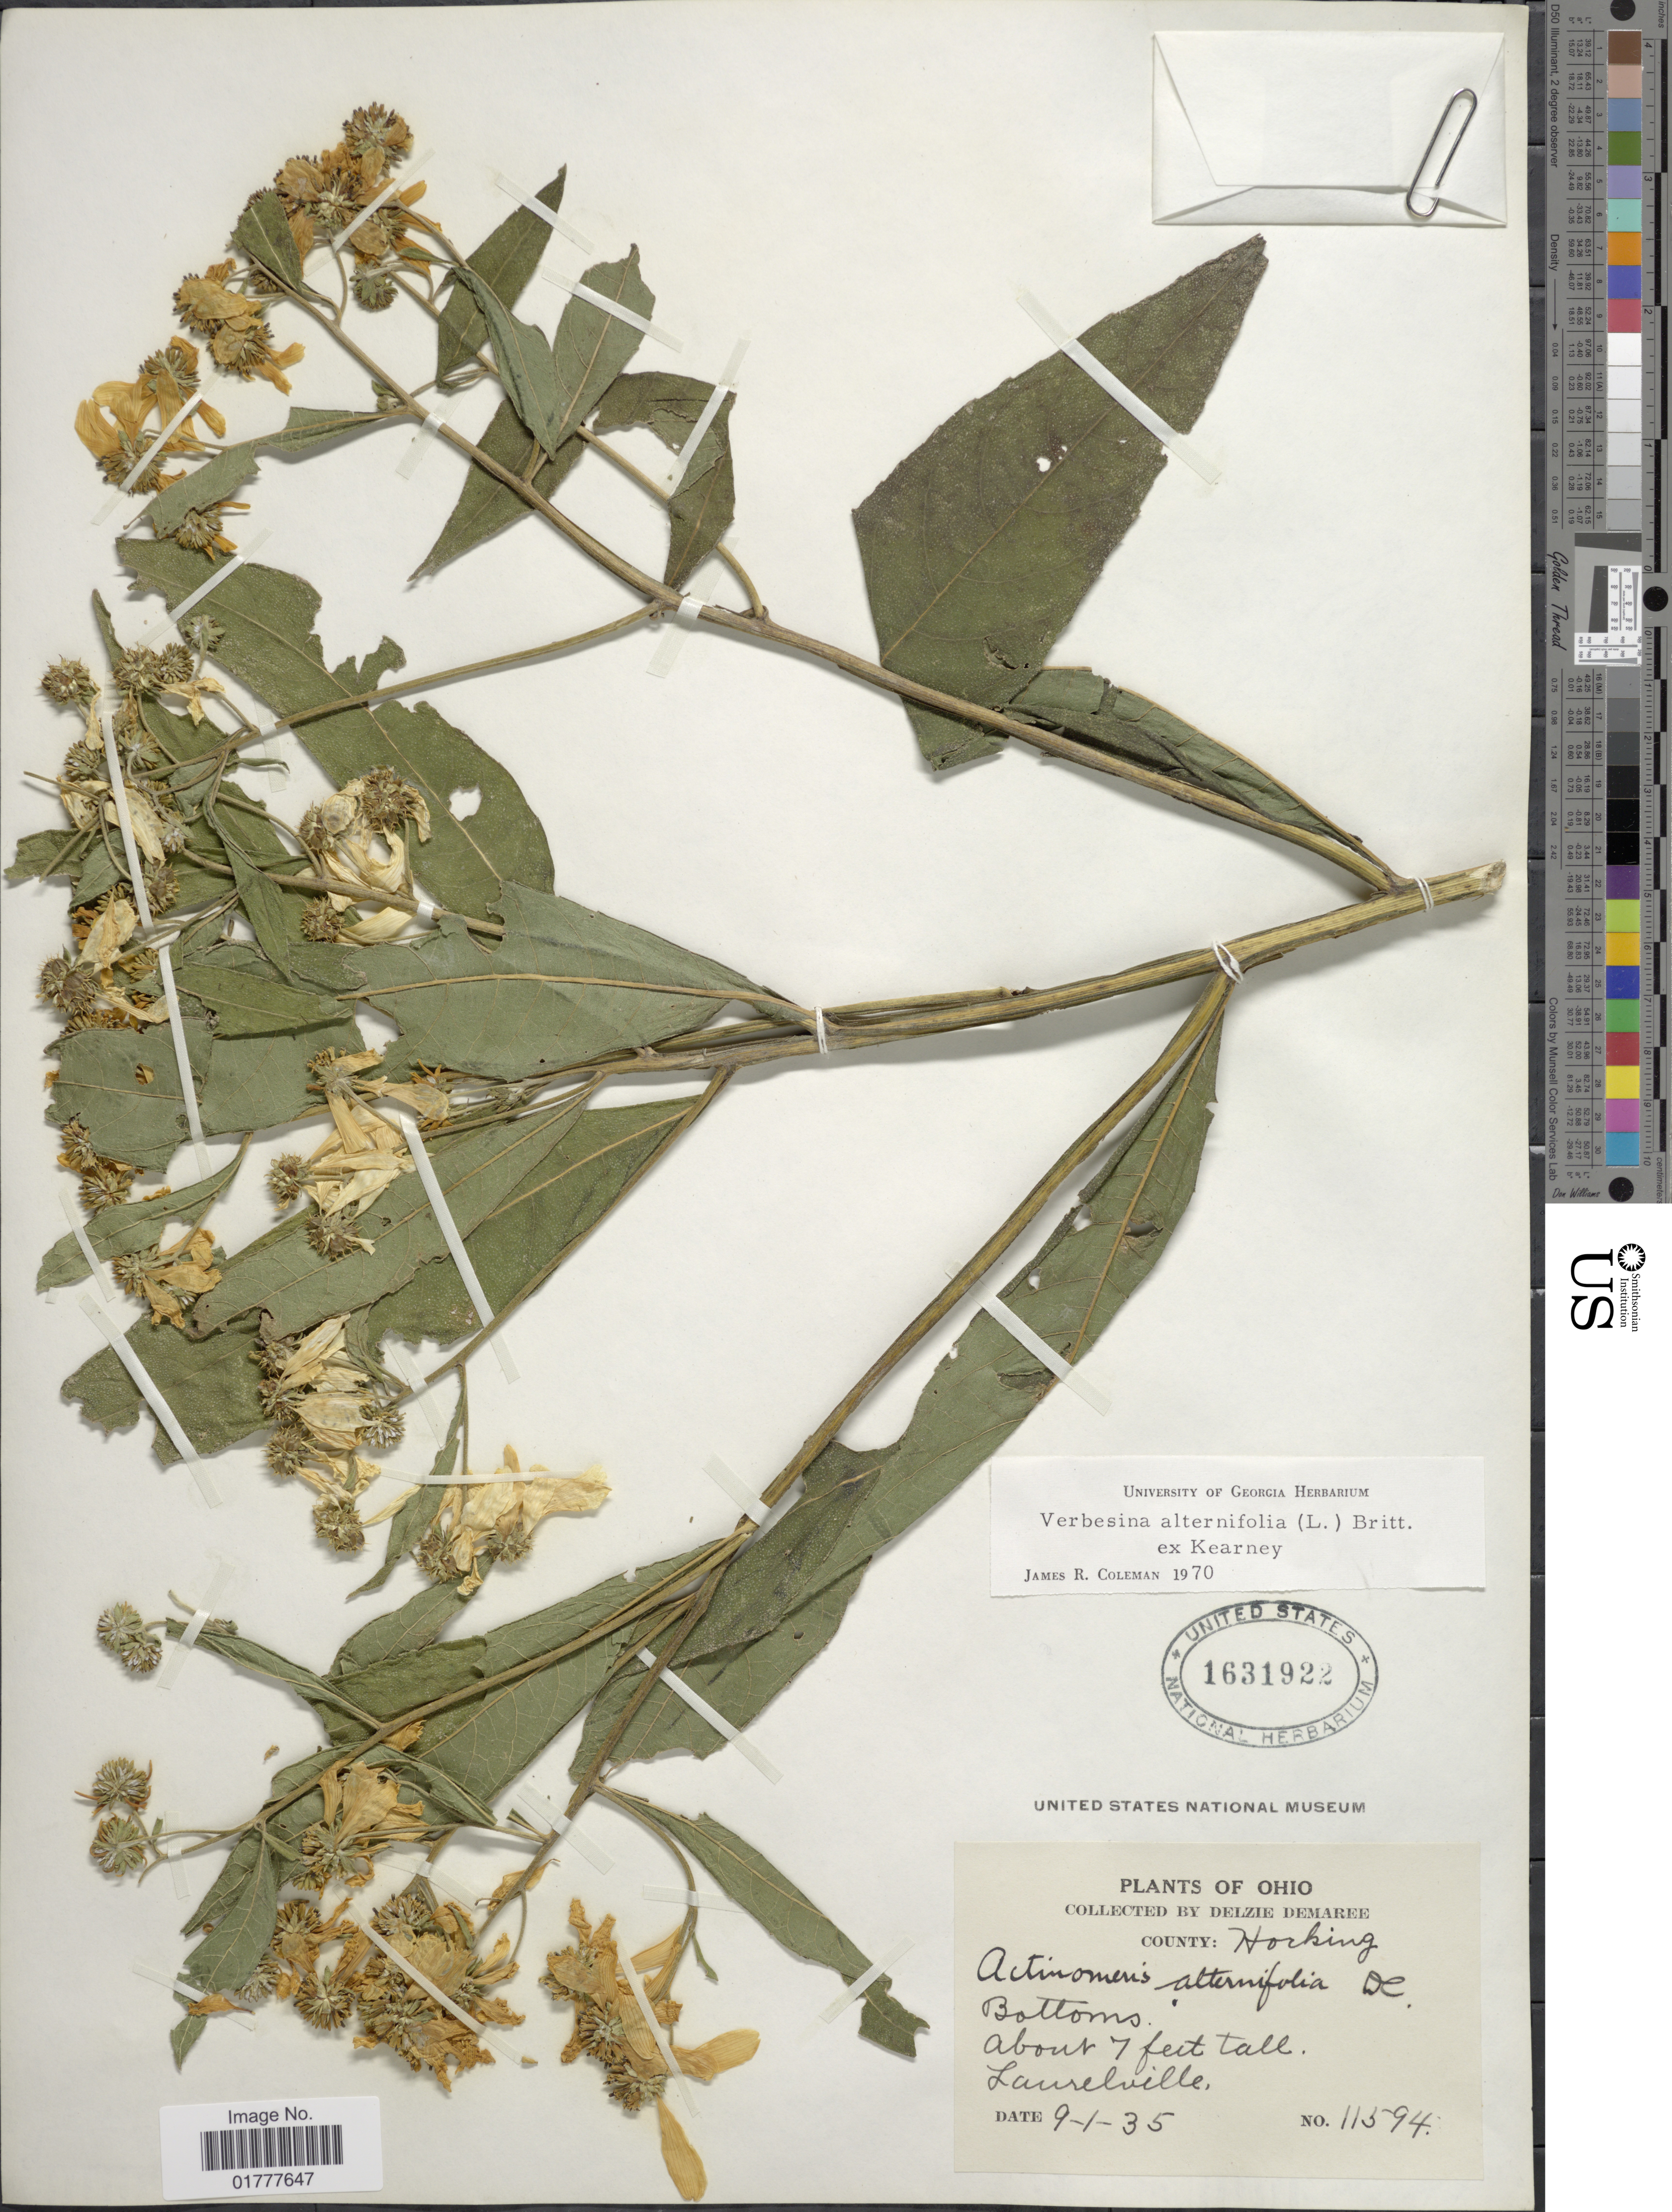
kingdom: Plantae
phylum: Tracheophyta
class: Magnoliopsida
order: Asterales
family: Asteraceae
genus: Actinomeris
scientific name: Actinomeris alternifolia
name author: (L.) DC.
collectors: D. Demaree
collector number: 11594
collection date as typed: Transcribed d/m/y: 1/9/35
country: United States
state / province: Ohio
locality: County: Horking, About 7 feet Tall Laurelville.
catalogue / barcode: US 1631922